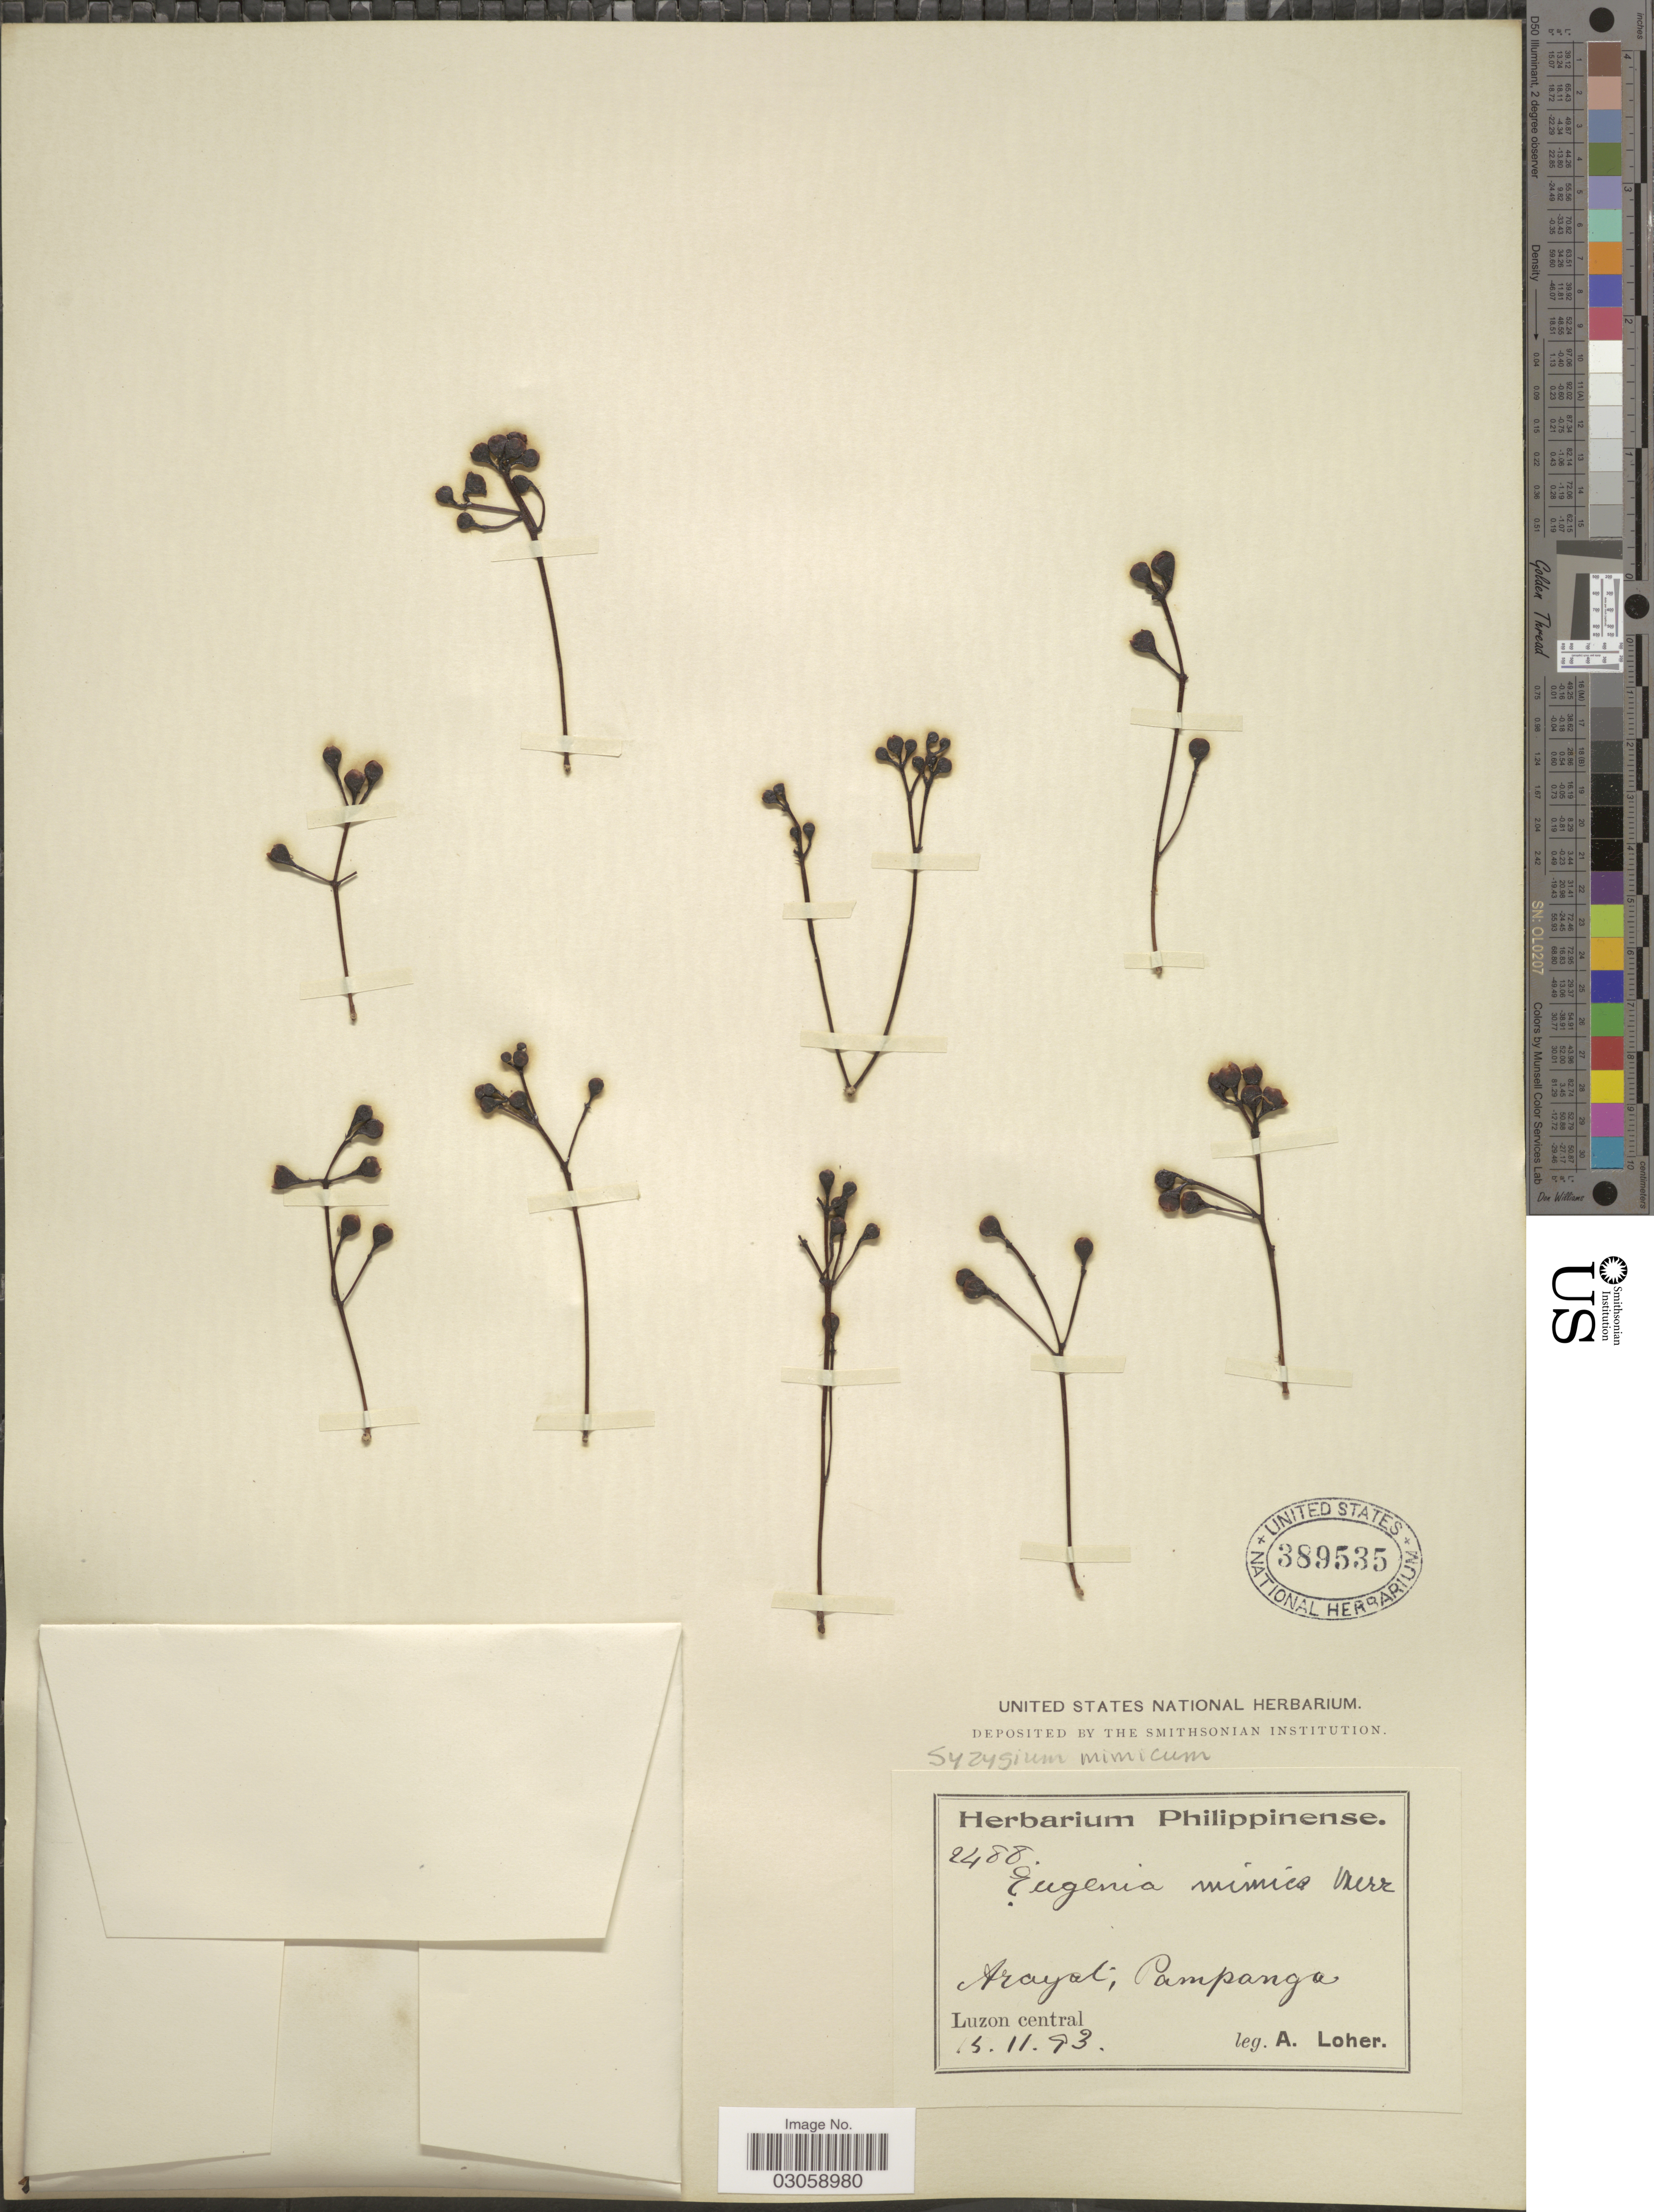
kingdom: Plantae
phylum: Tracheophyta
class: Magnoliopsida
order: Myrtales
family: Myrtaceae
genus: Syzygium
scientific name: Syzygium mimicum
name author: (Merr.) Merr.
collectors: A. Loher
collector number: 2488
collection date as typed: Transcribed d/m/y: 13/11/93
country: Philippines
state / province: Central Luzon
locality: Arayal; Pampanga, Luzon central.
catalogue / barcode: US 389535